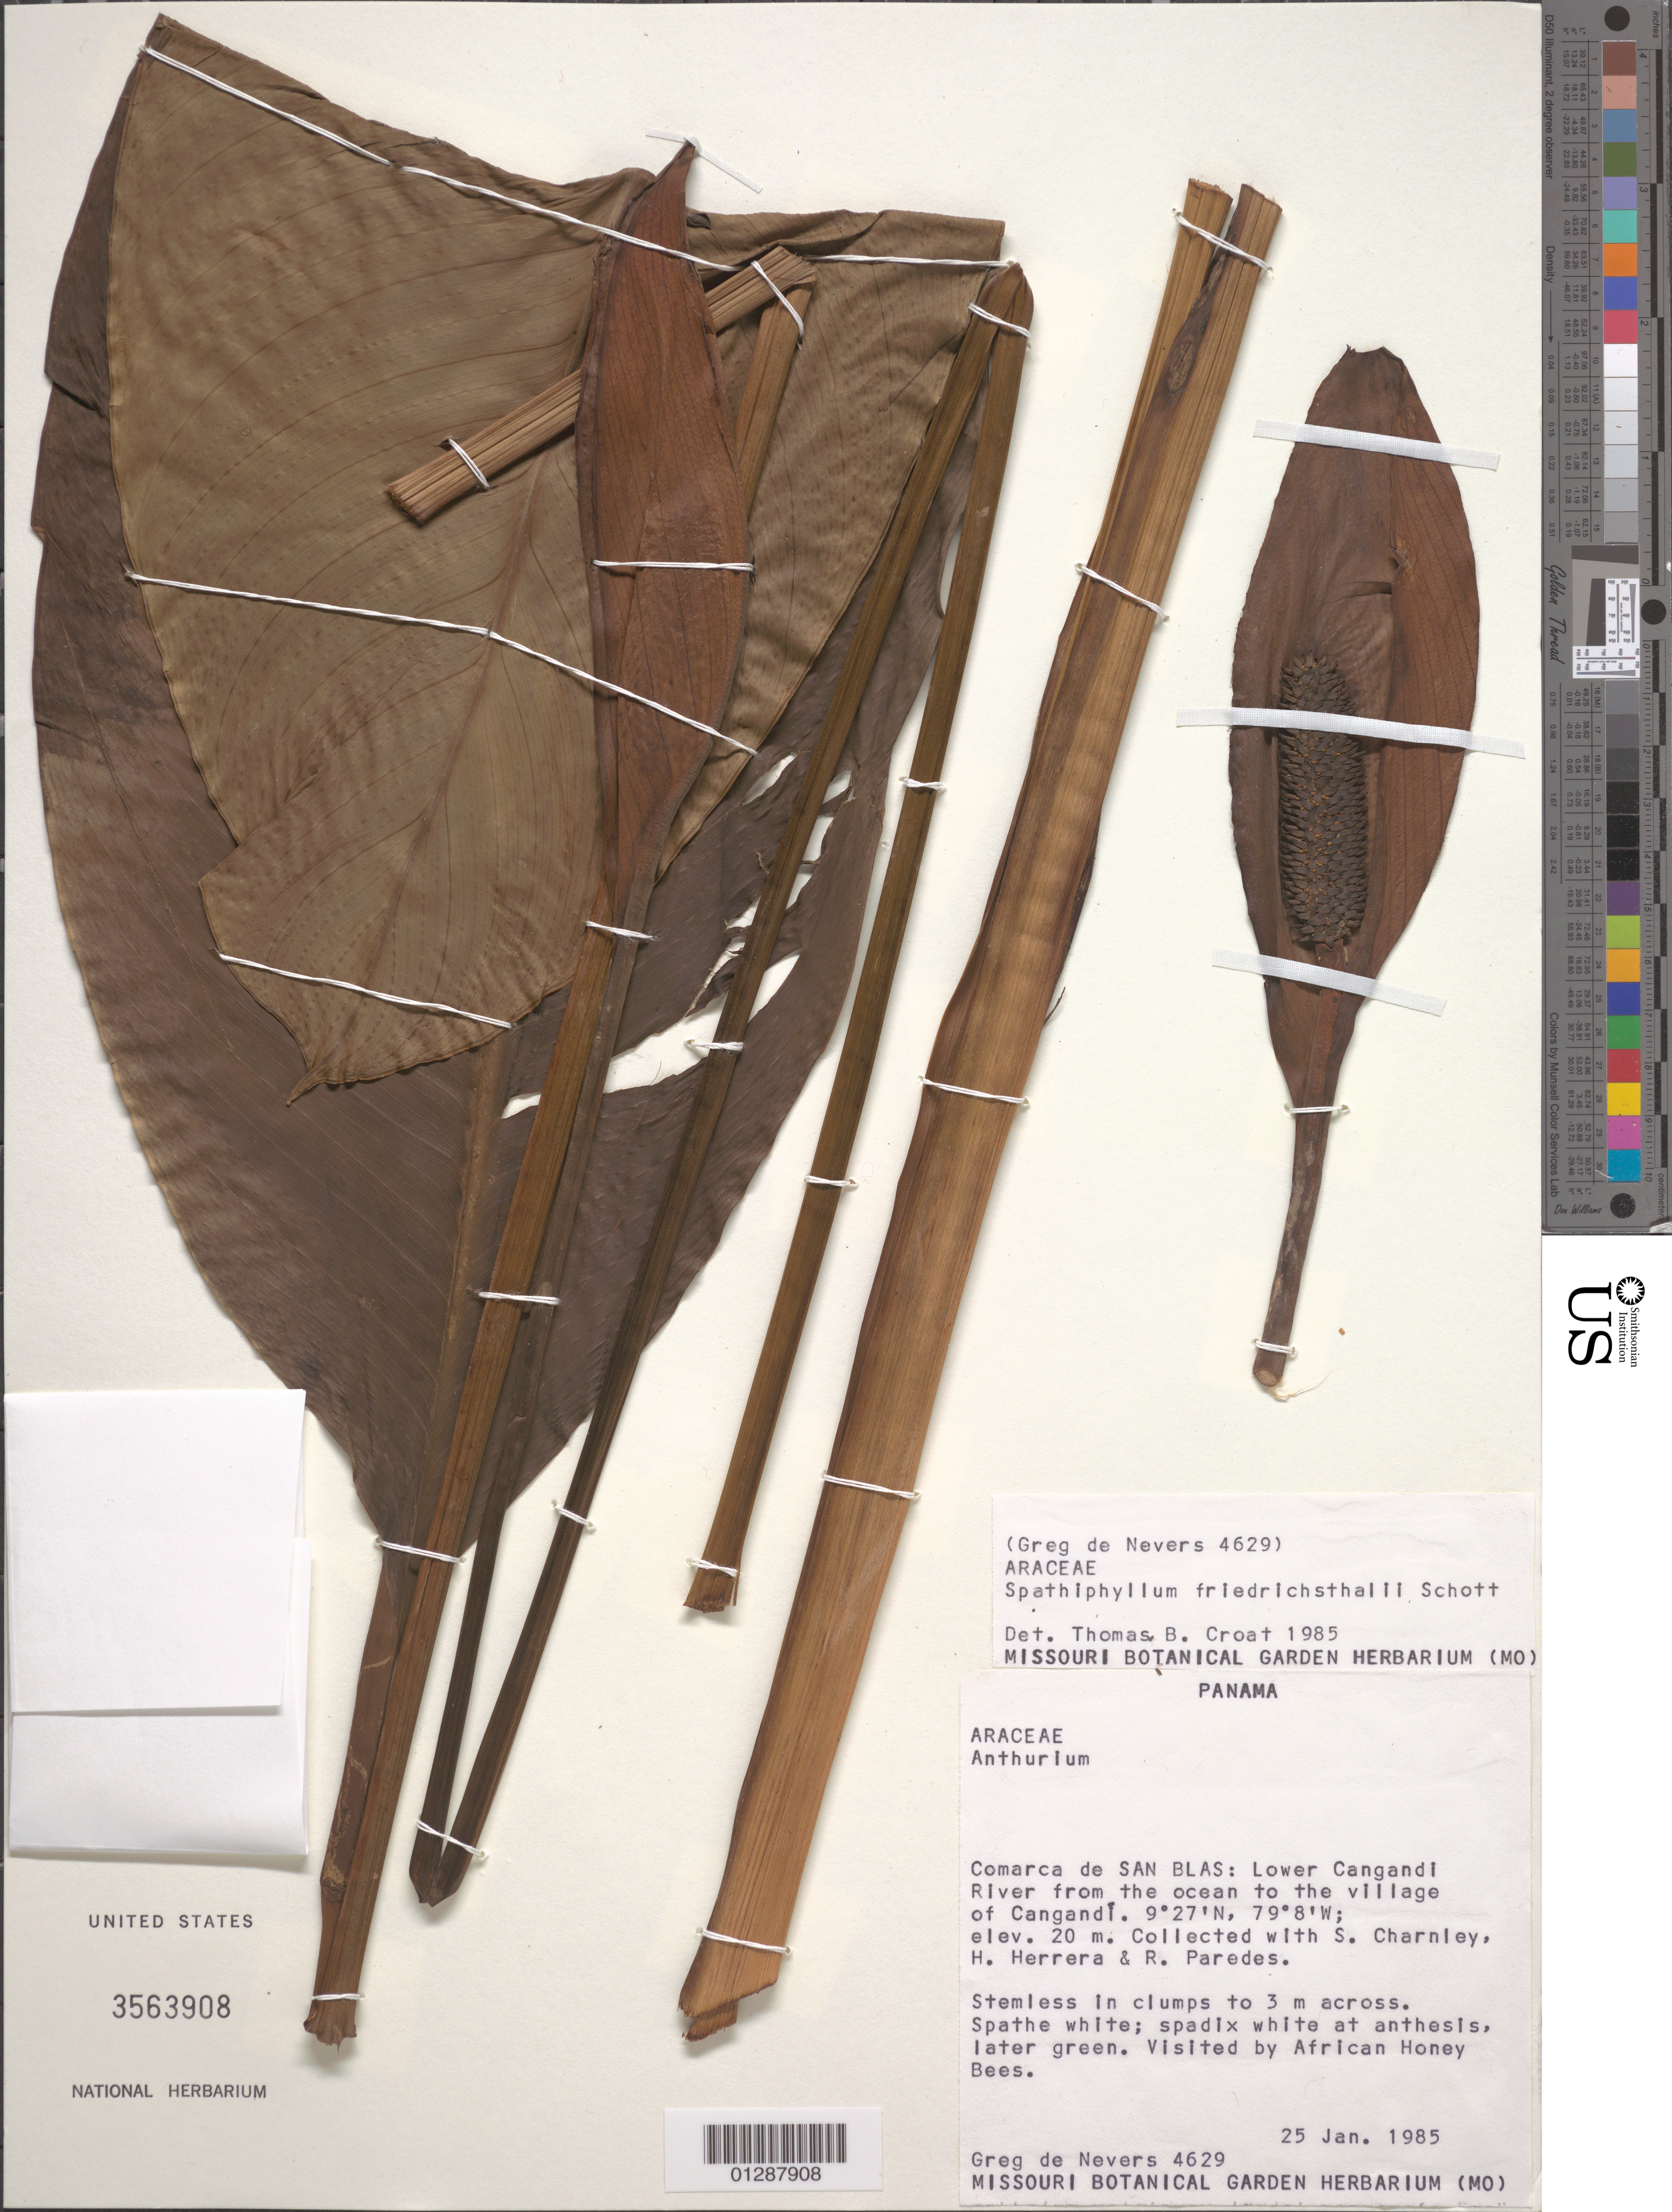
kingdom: Plantae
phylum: Tracheophyta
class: Liliopsida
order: Alismatales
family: Araceae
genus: Spathiphyllum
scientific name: Spathiphyllum friedrichsthalii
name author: Schott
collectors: G. Nevers, S. Charnley, H. Herrera & R. Paredes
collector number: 4629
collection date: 1985-01-25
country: Panama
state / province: Kuna Yala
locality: Comarca de San Blas: Lower Cangandi River from the ocean to the village of Cangandi.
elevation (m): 20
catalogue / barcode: US 3563908